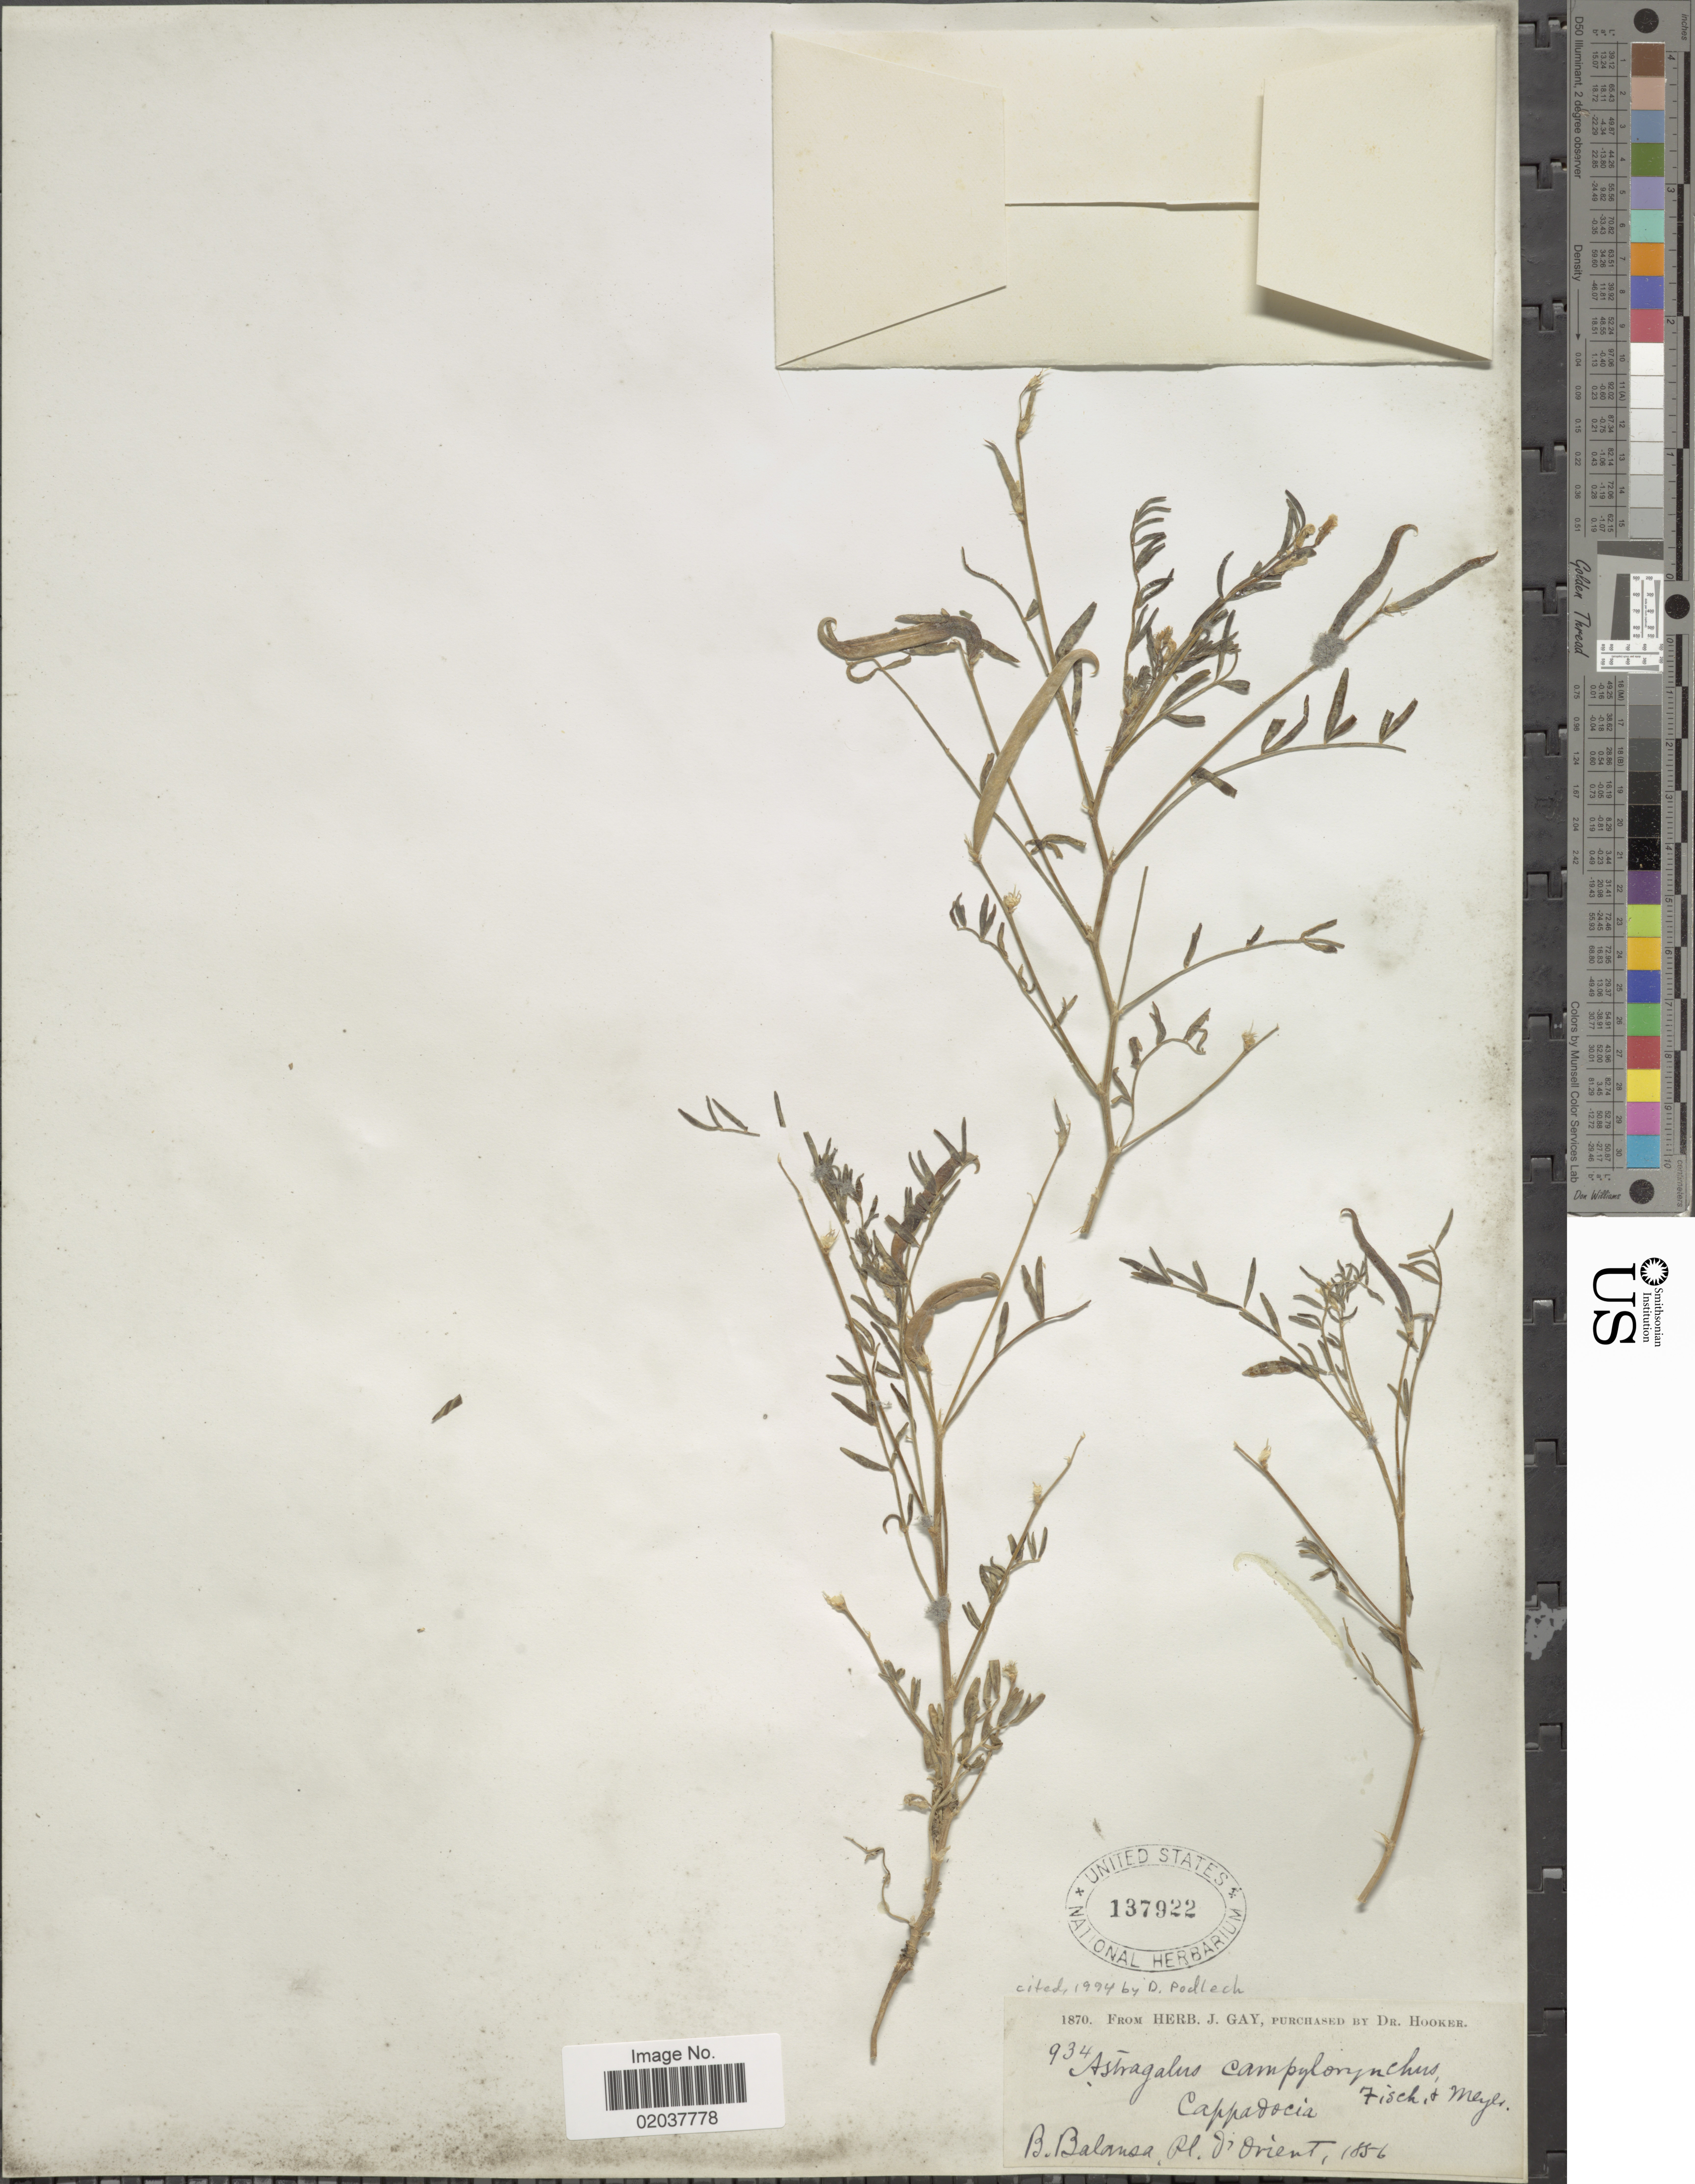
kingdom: Plantae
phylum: Tracheophyta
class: Magnoliopsida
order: Fabales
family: Fabaceae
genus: Astragalus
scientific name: Astragalus campylorhynchus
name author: Fisch. & C.A. Mey.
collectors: B. Balansa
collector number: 934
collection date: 1856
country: Turkey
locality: Cappadocia, Orient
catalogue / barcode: US 137922